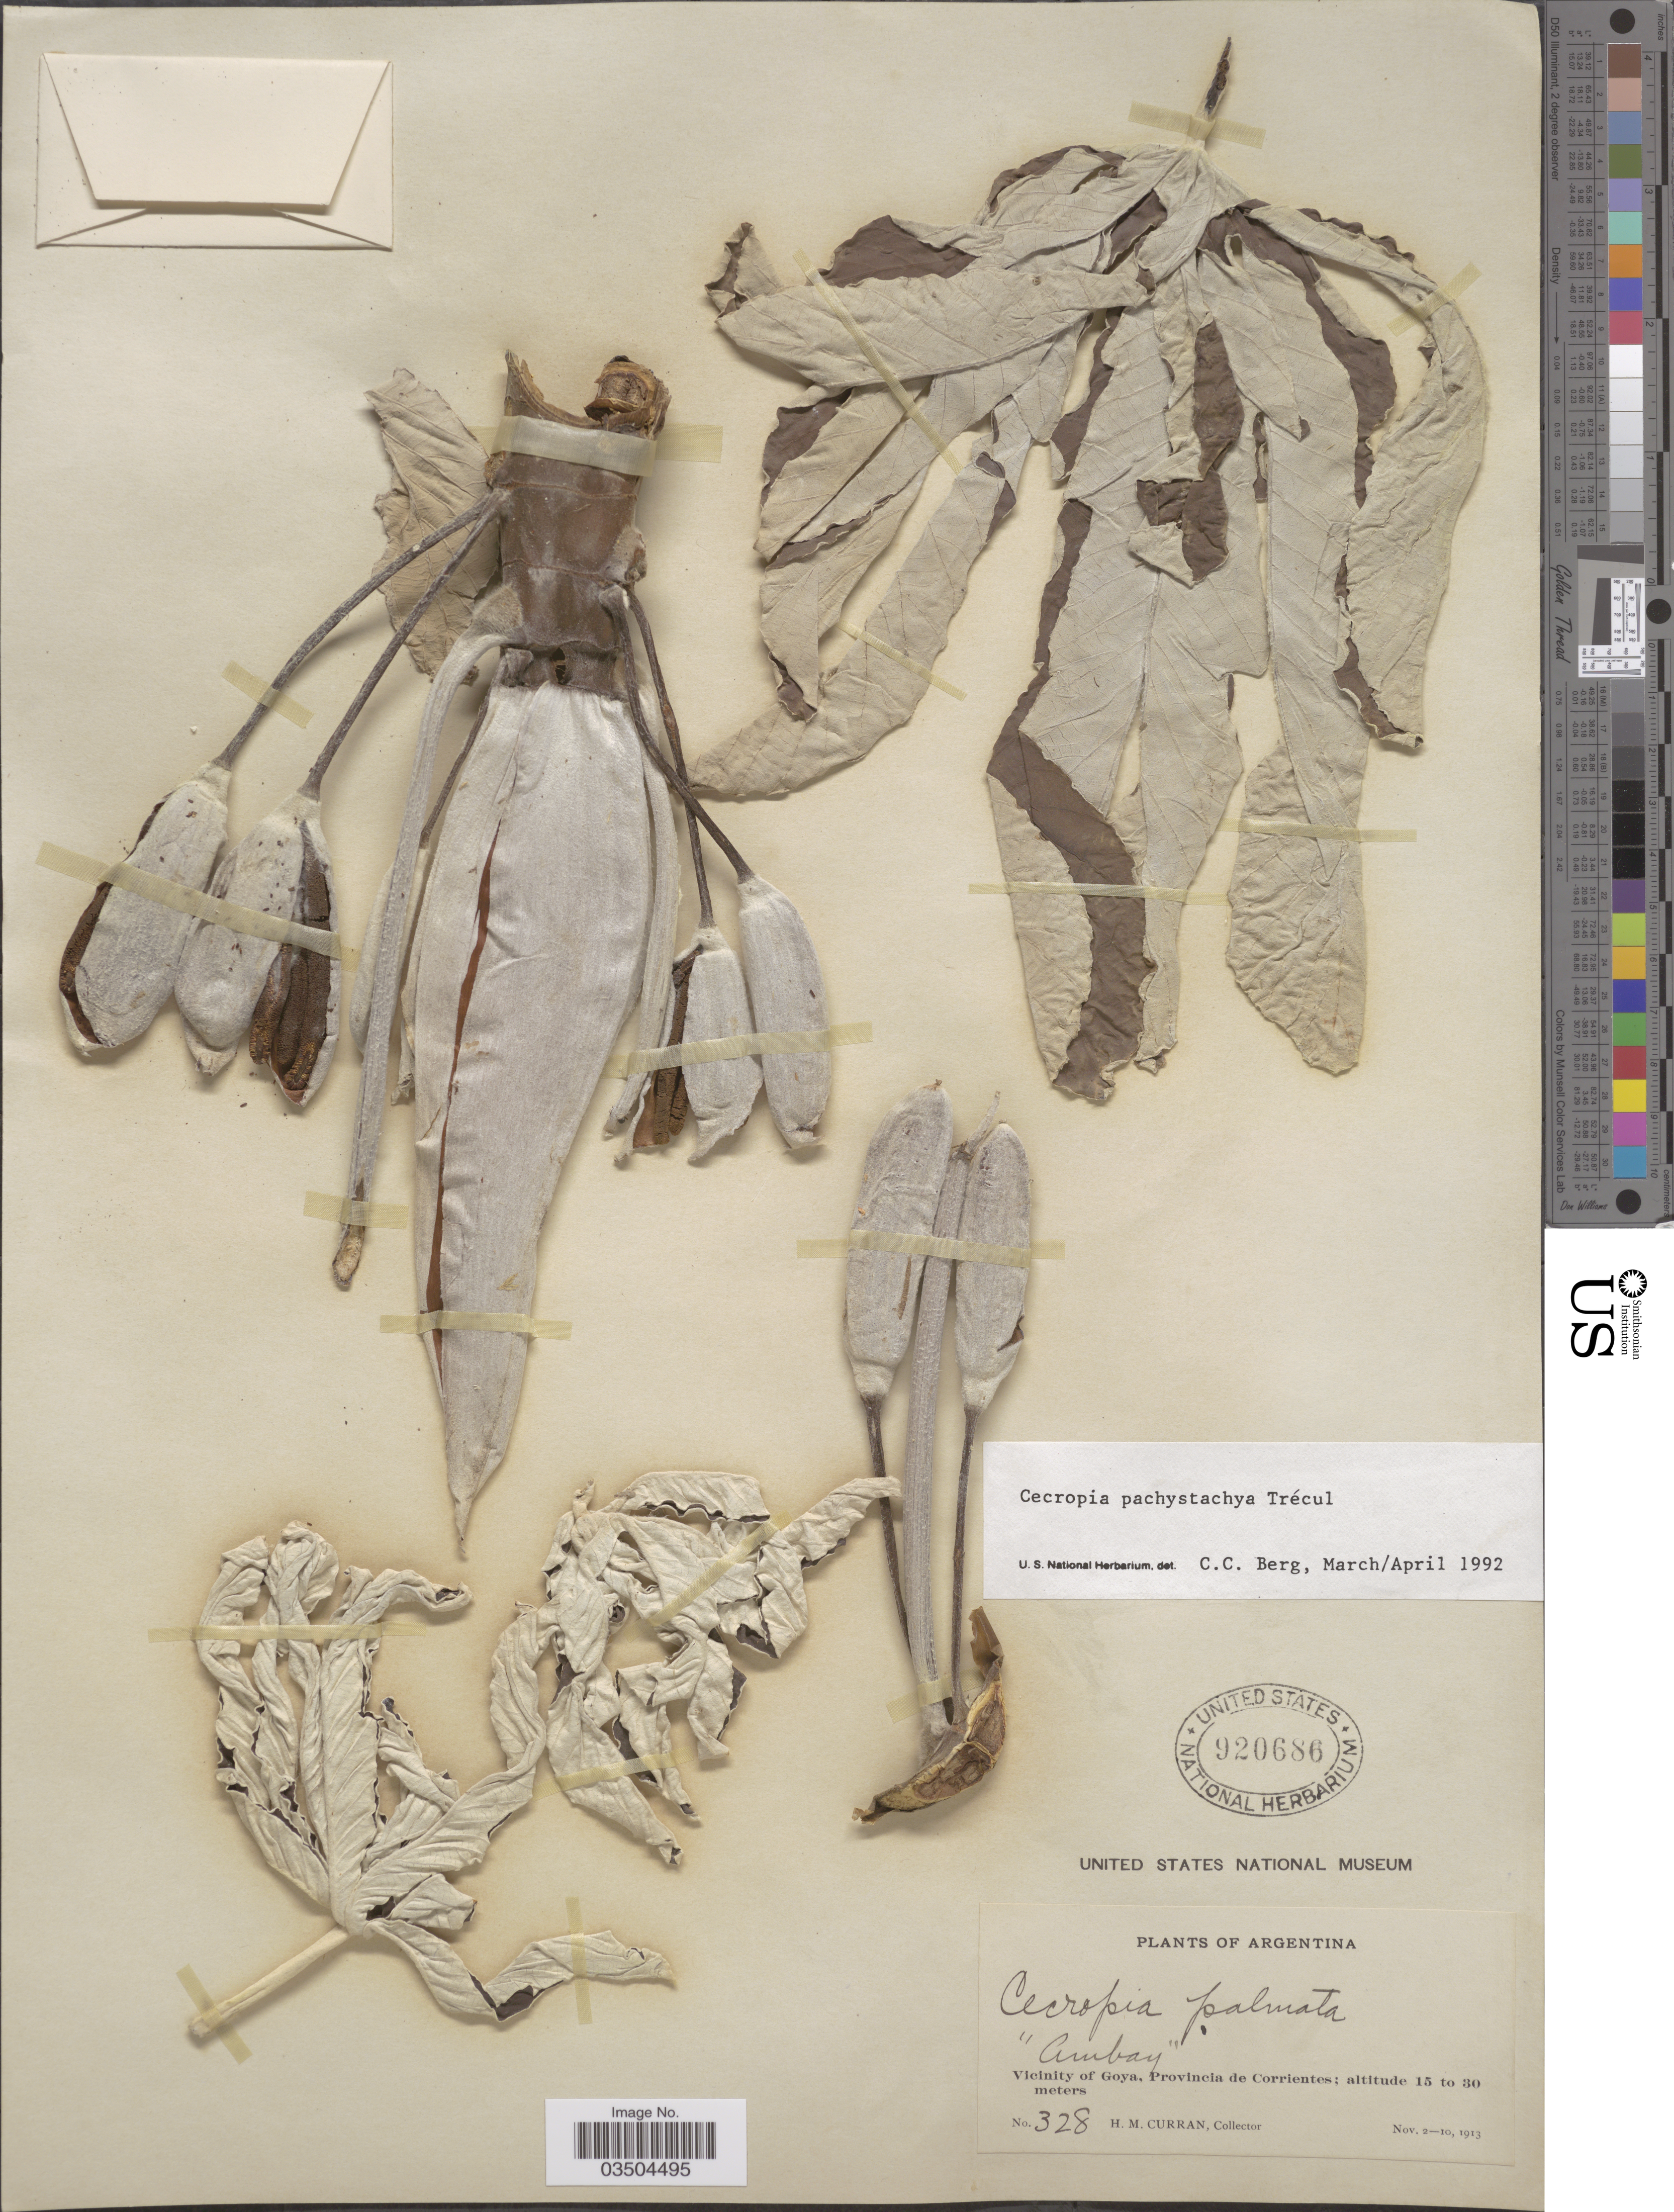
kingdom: Plantae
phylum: Tracheophyta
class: Magnoliopsida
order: Rosales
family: Urticaceae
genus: Cecropia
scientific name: Cecropia pachystachya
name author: Trécul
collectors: H. M. Curran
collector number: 328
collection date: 1913-11-02/1913-11-10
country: Argentina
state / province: Corrientes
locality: Vicinity of Goya.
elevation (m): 15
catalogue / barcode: US 920686